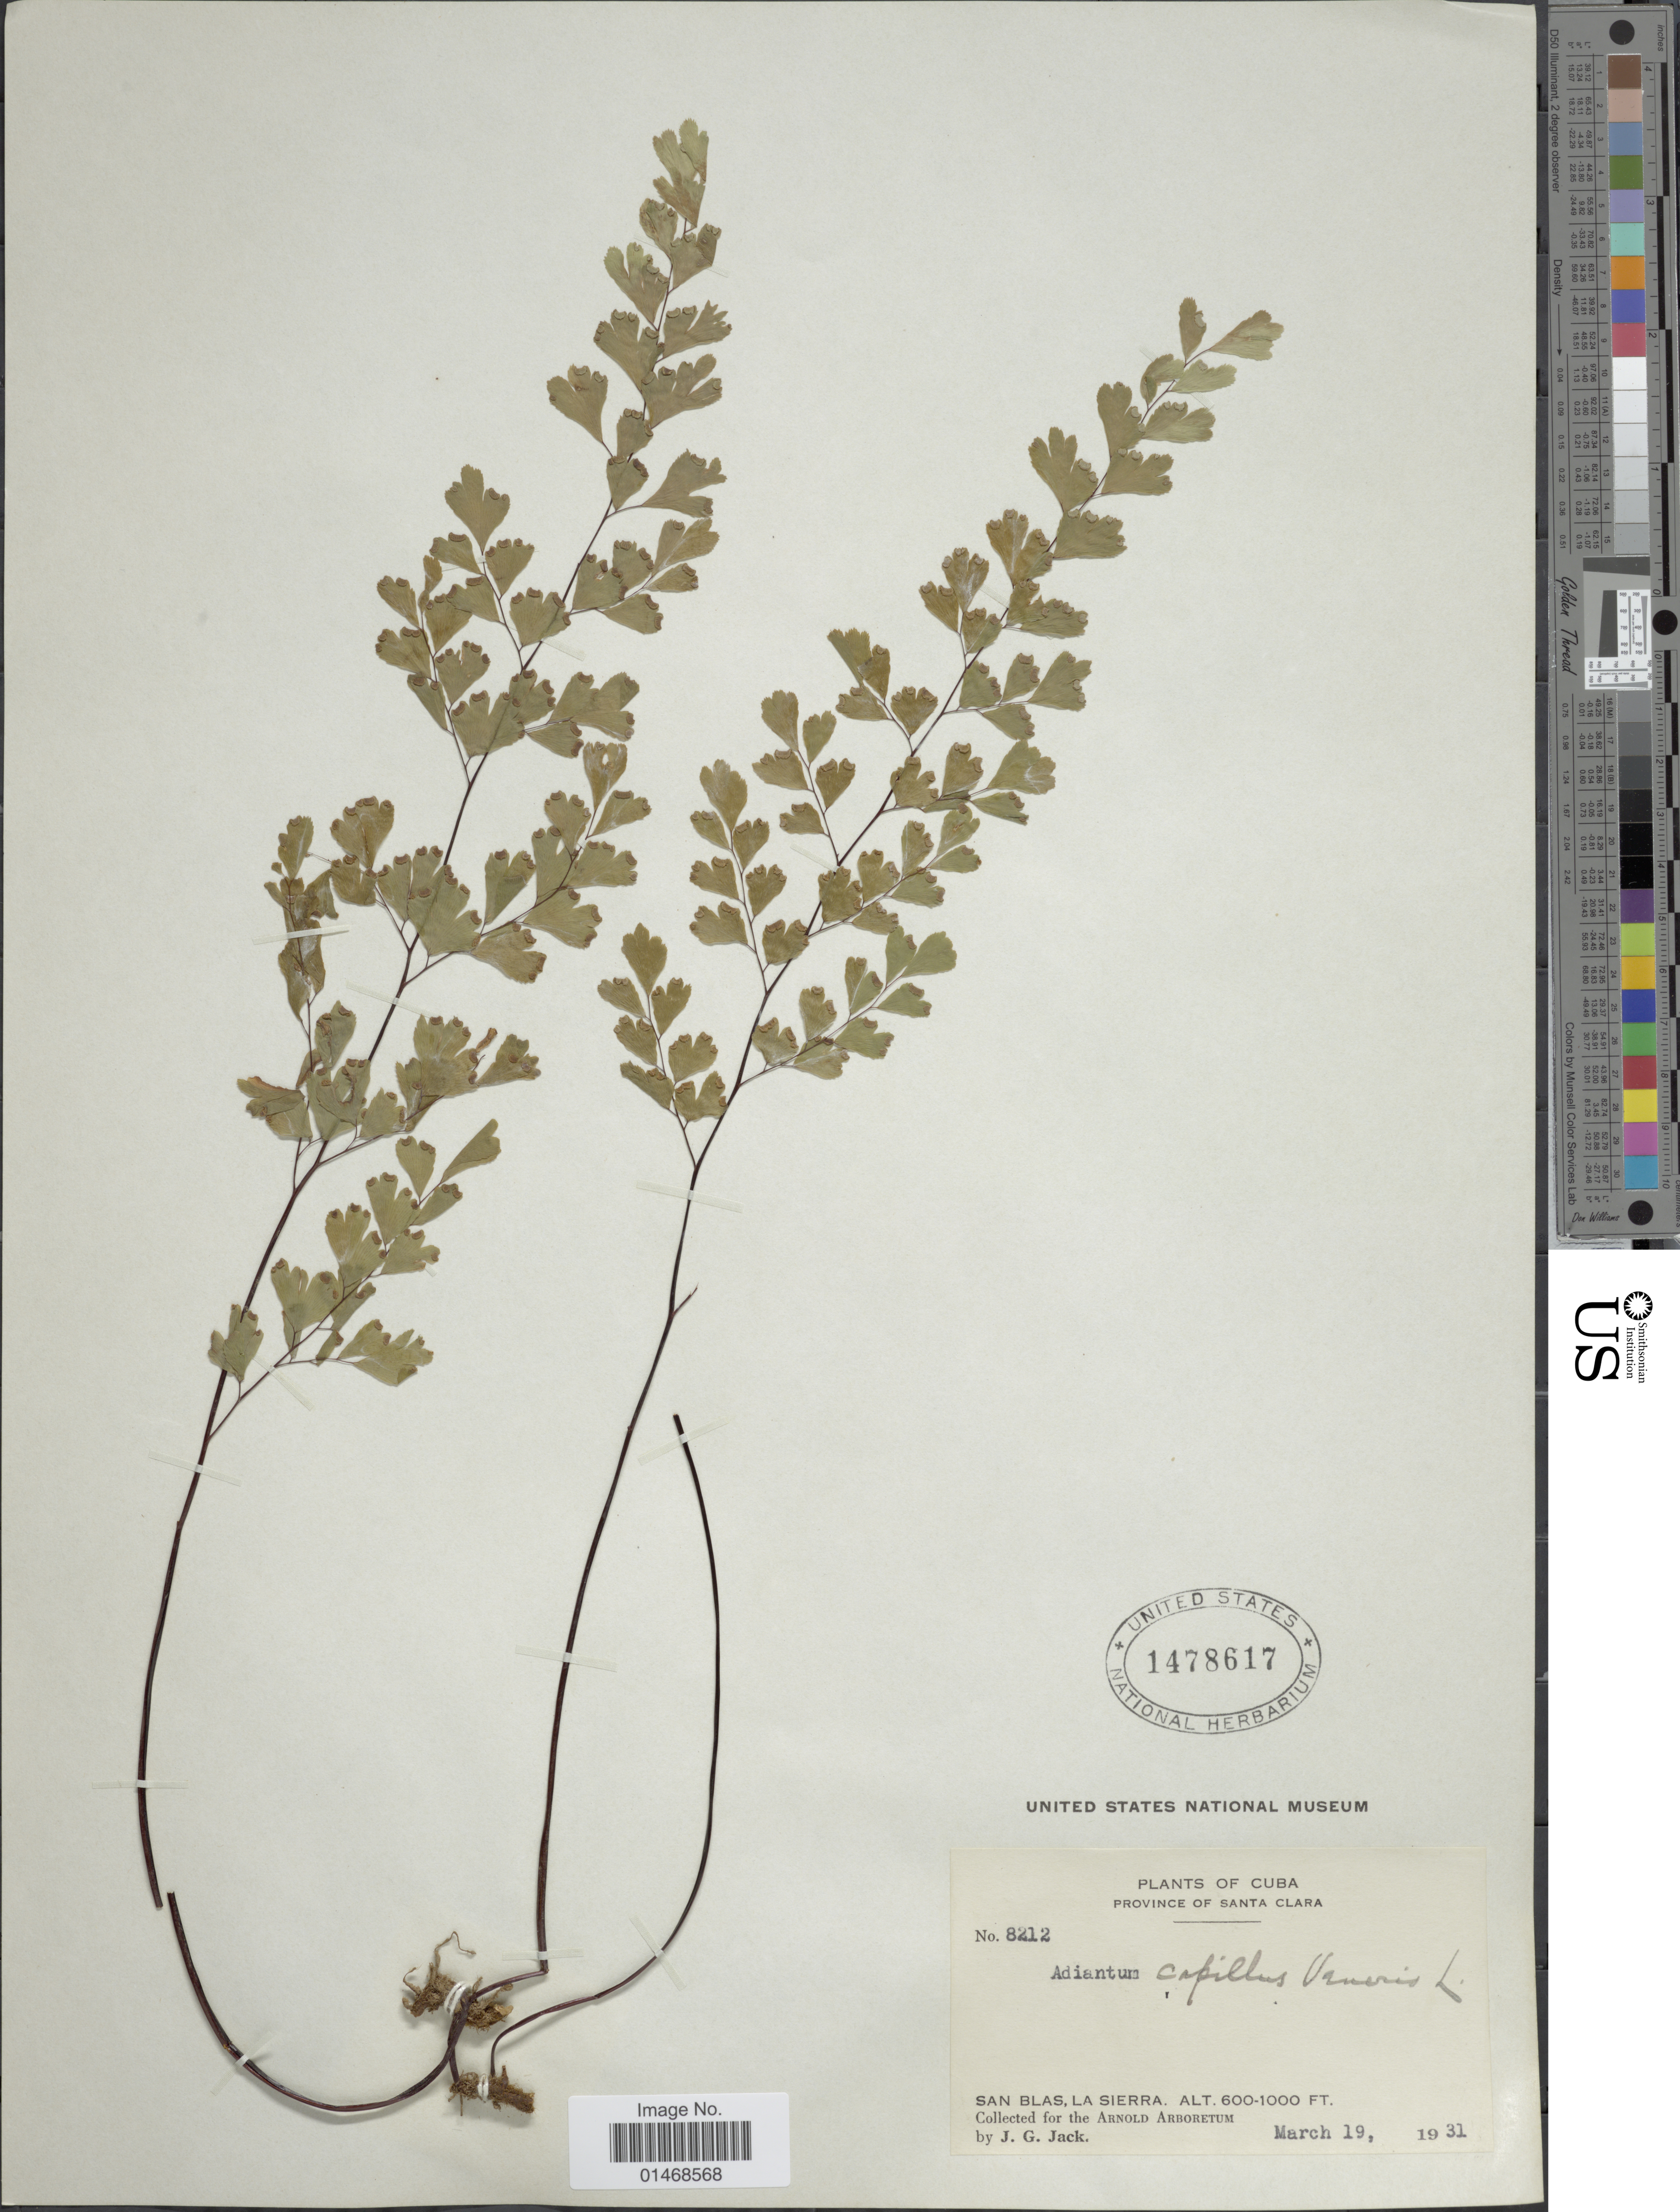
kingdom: Plantae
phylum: Tracheophyta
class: Polypodiopsida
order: Polypodiales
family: Pteridaceae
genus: Adiantum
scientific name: Adiantum capillus-veneris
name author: L.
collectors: J. G. Jack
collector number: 8212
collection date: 1931-03-19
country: Cuba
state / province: Las Villas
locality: Province of Santa Clara, San Blas, La Sierra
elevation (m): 183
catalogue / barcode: US 1478617